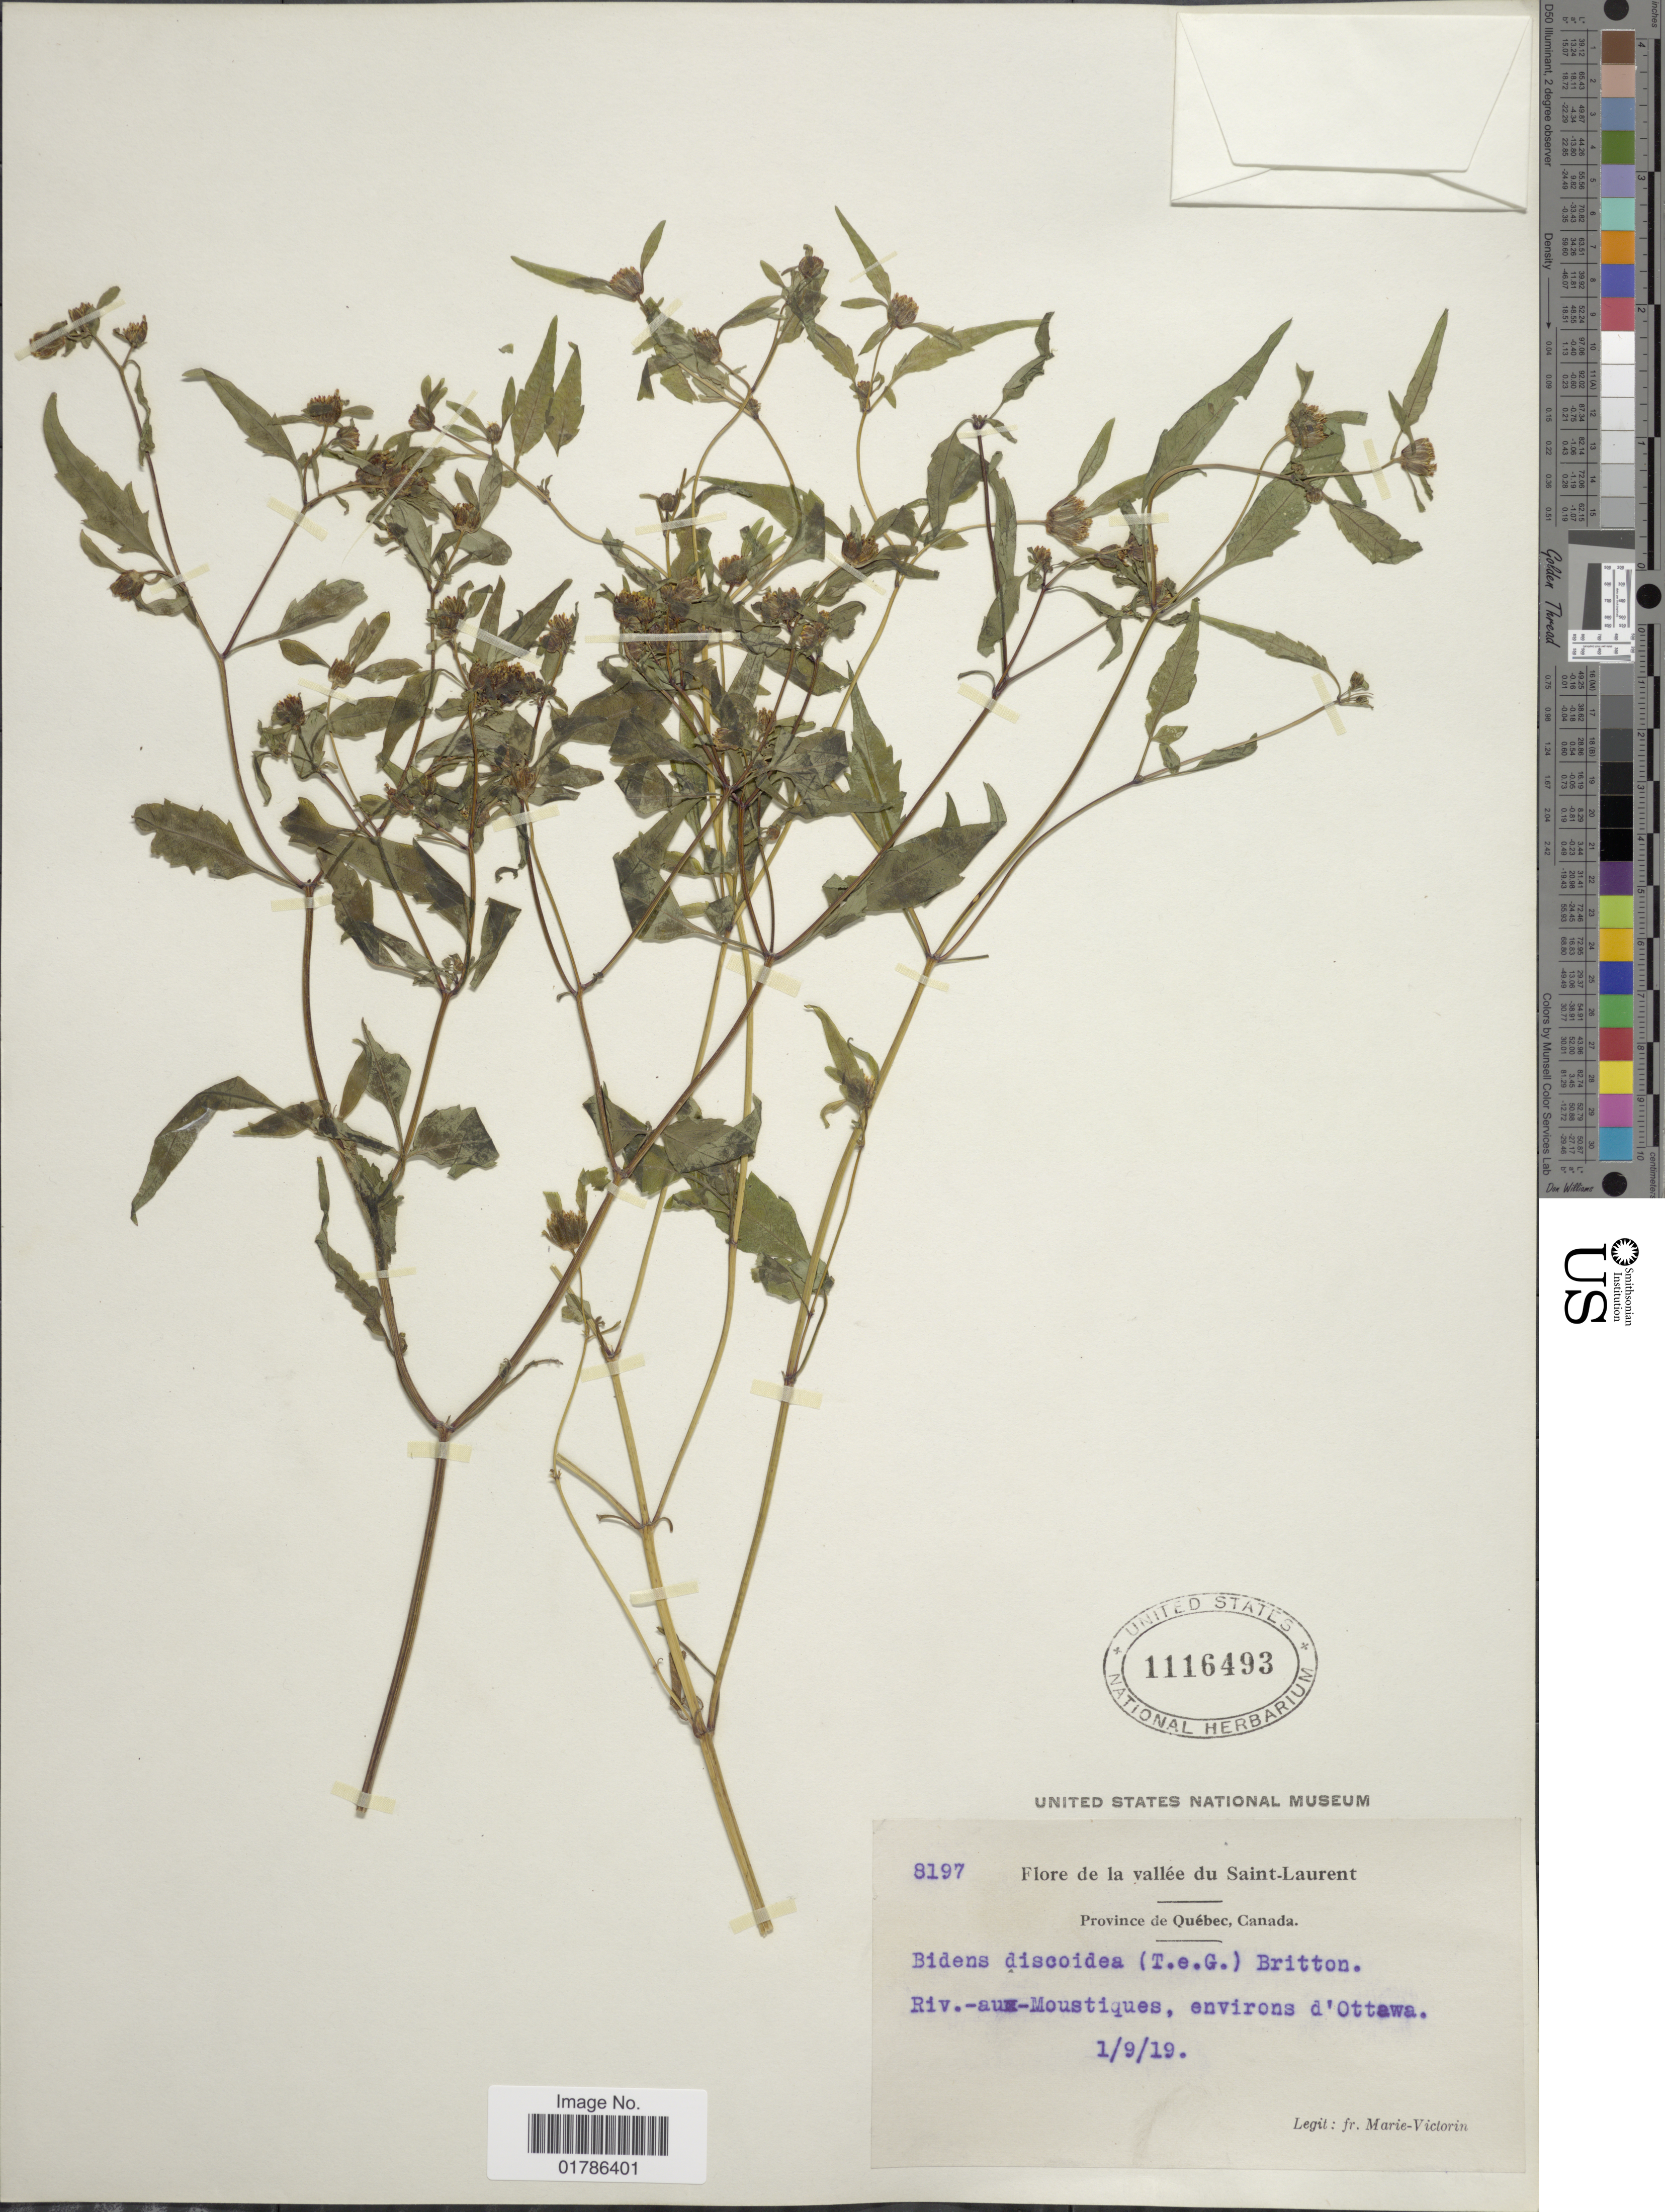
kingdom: Plantae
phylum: Tracheophyta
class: Magnoliopsida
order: Asterales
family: Asteraceae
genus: Bidens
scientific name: Bidens discoidea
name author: (Torr. & A. Gray) Britton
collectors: Fr. Marie-Victorin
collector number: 8197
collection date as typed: Transcribed d/m/y: 1/9/19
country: Canada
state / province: Quebec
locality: Riv.-aux-Moustiques, environs d'Ottawa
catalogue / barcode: US 1116493